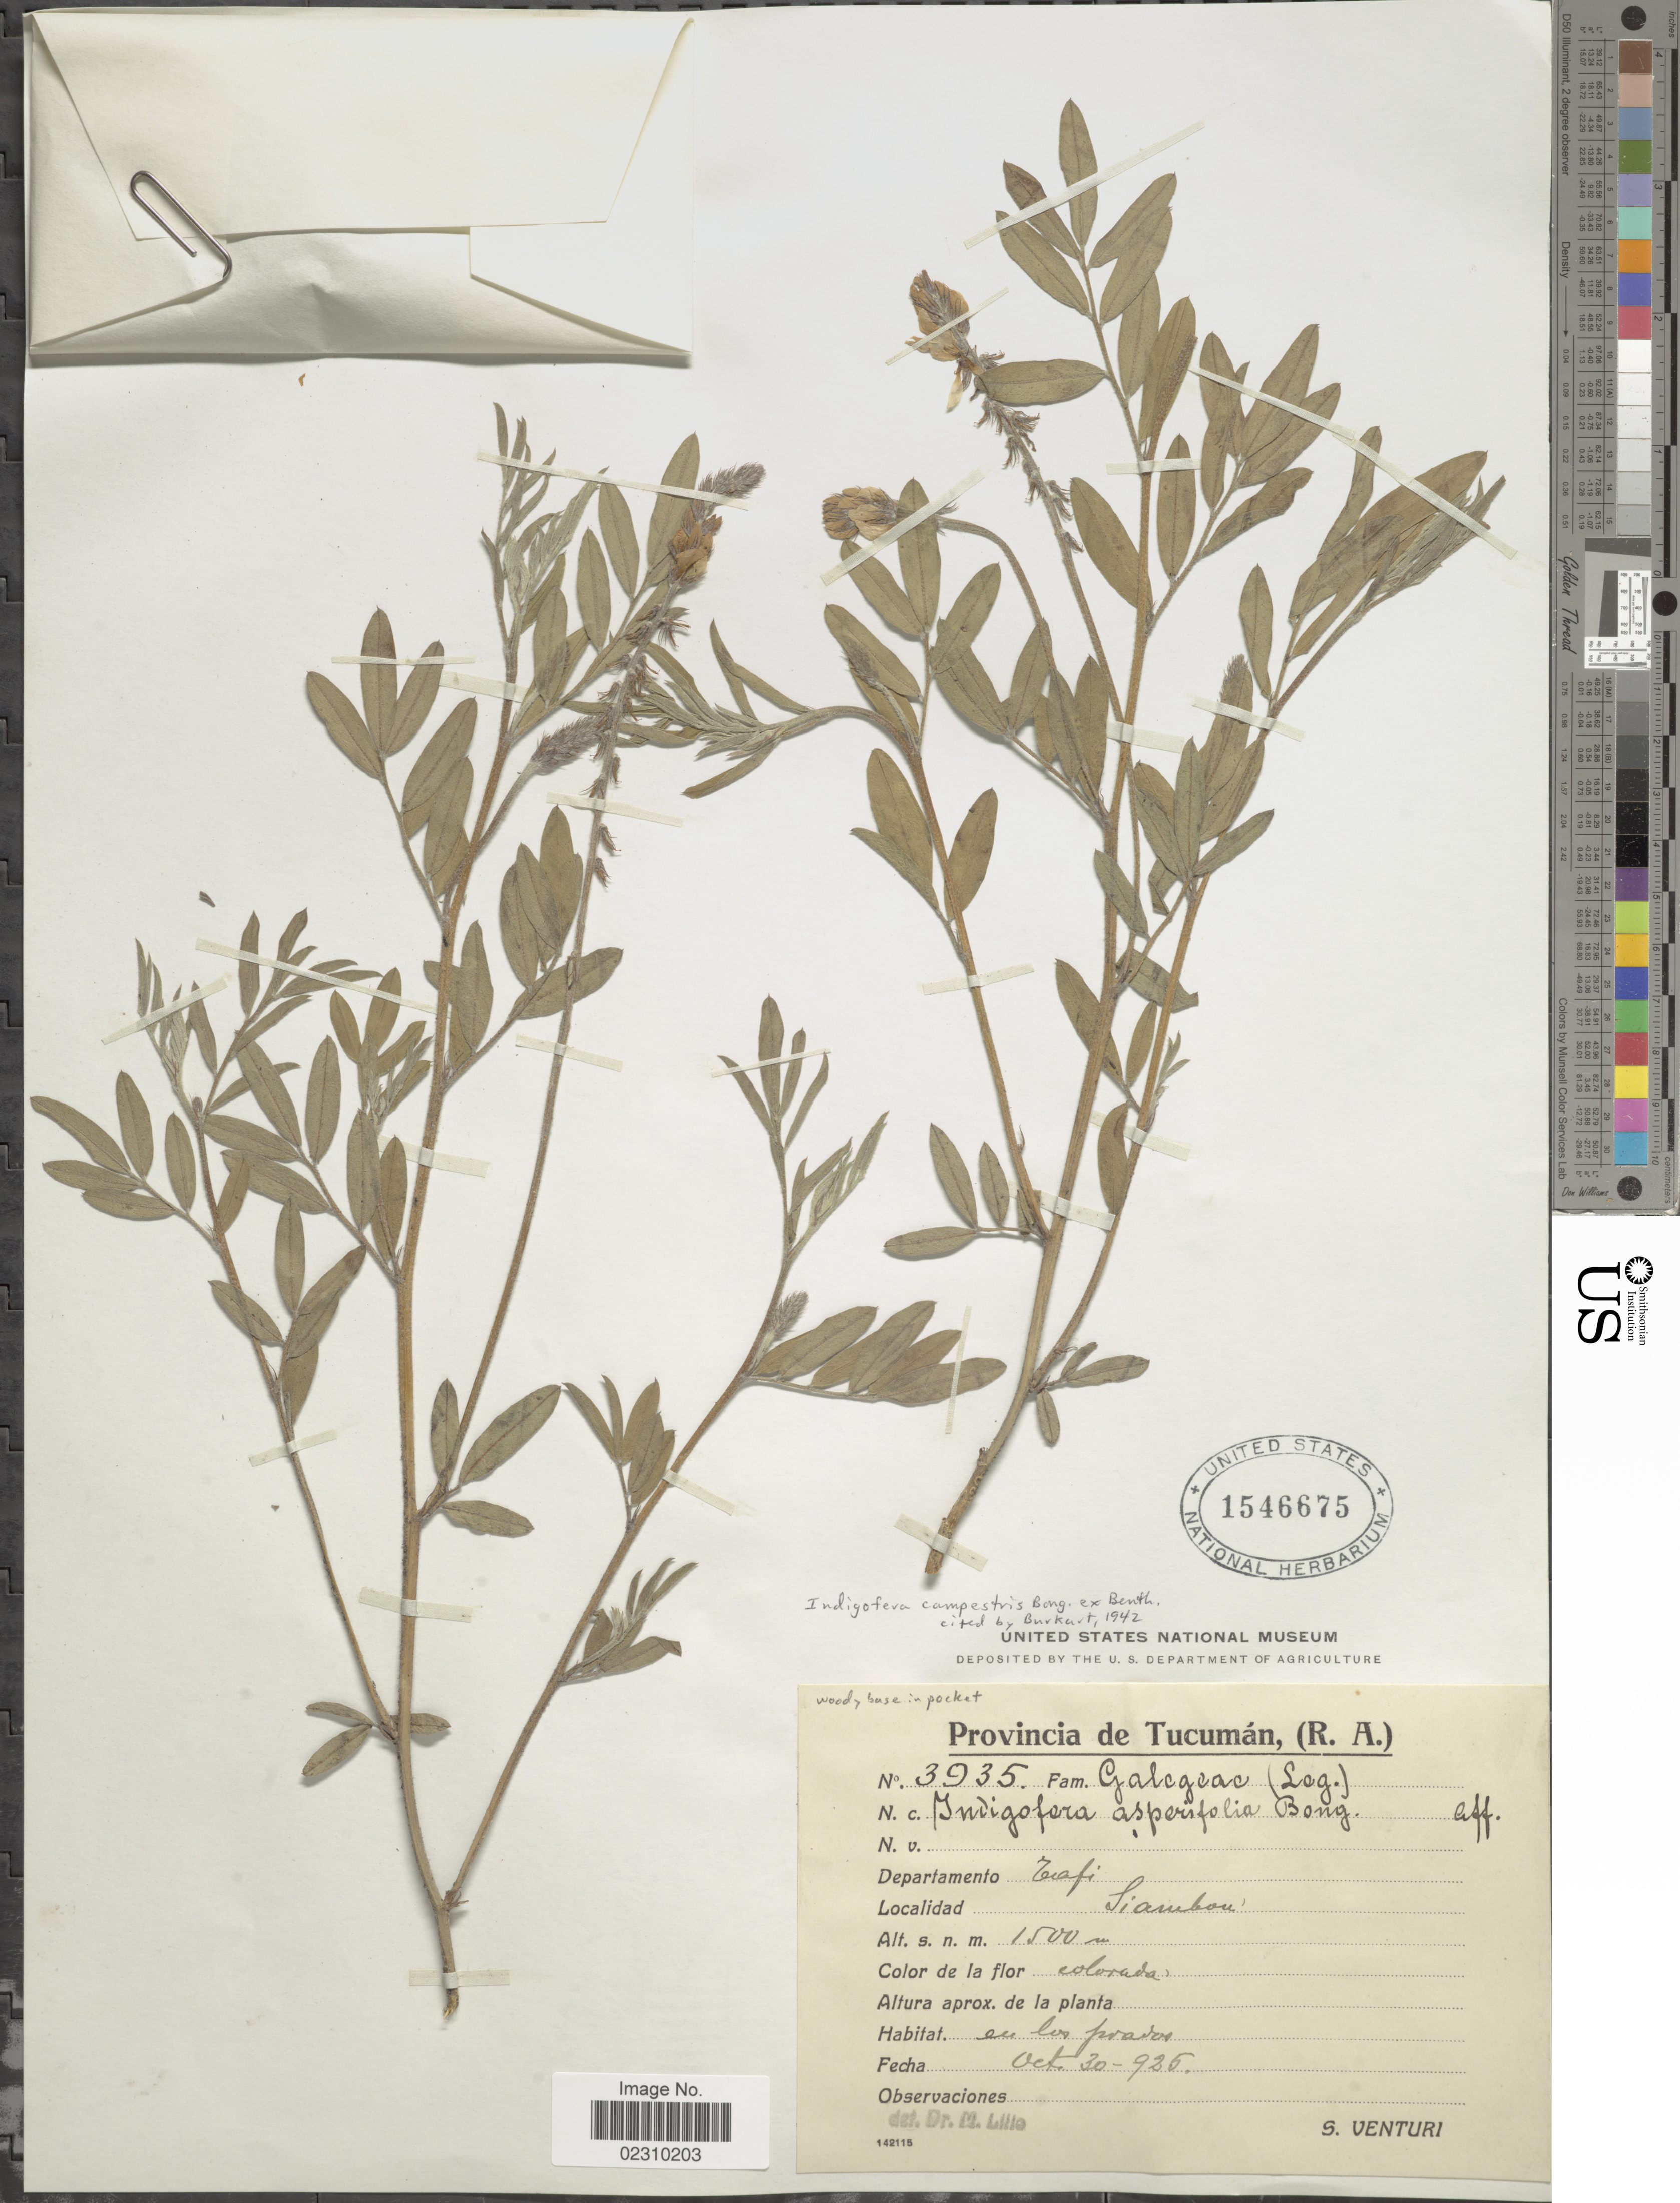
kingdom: Plantae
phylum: Tracheophyta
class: Magnoliopsida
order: Fabales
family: Fabaceae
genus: Indigofera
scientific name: Indigofera campestris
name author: Bong. ex Benth. in Mart.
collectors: S. Venturi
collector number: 3935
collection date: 1925-10-30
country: Argentina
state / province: Tucuman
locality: Provincia de Tucuman (R.A). Departamento Tafi, Siambon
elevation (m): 1500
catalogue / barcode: US 1546675